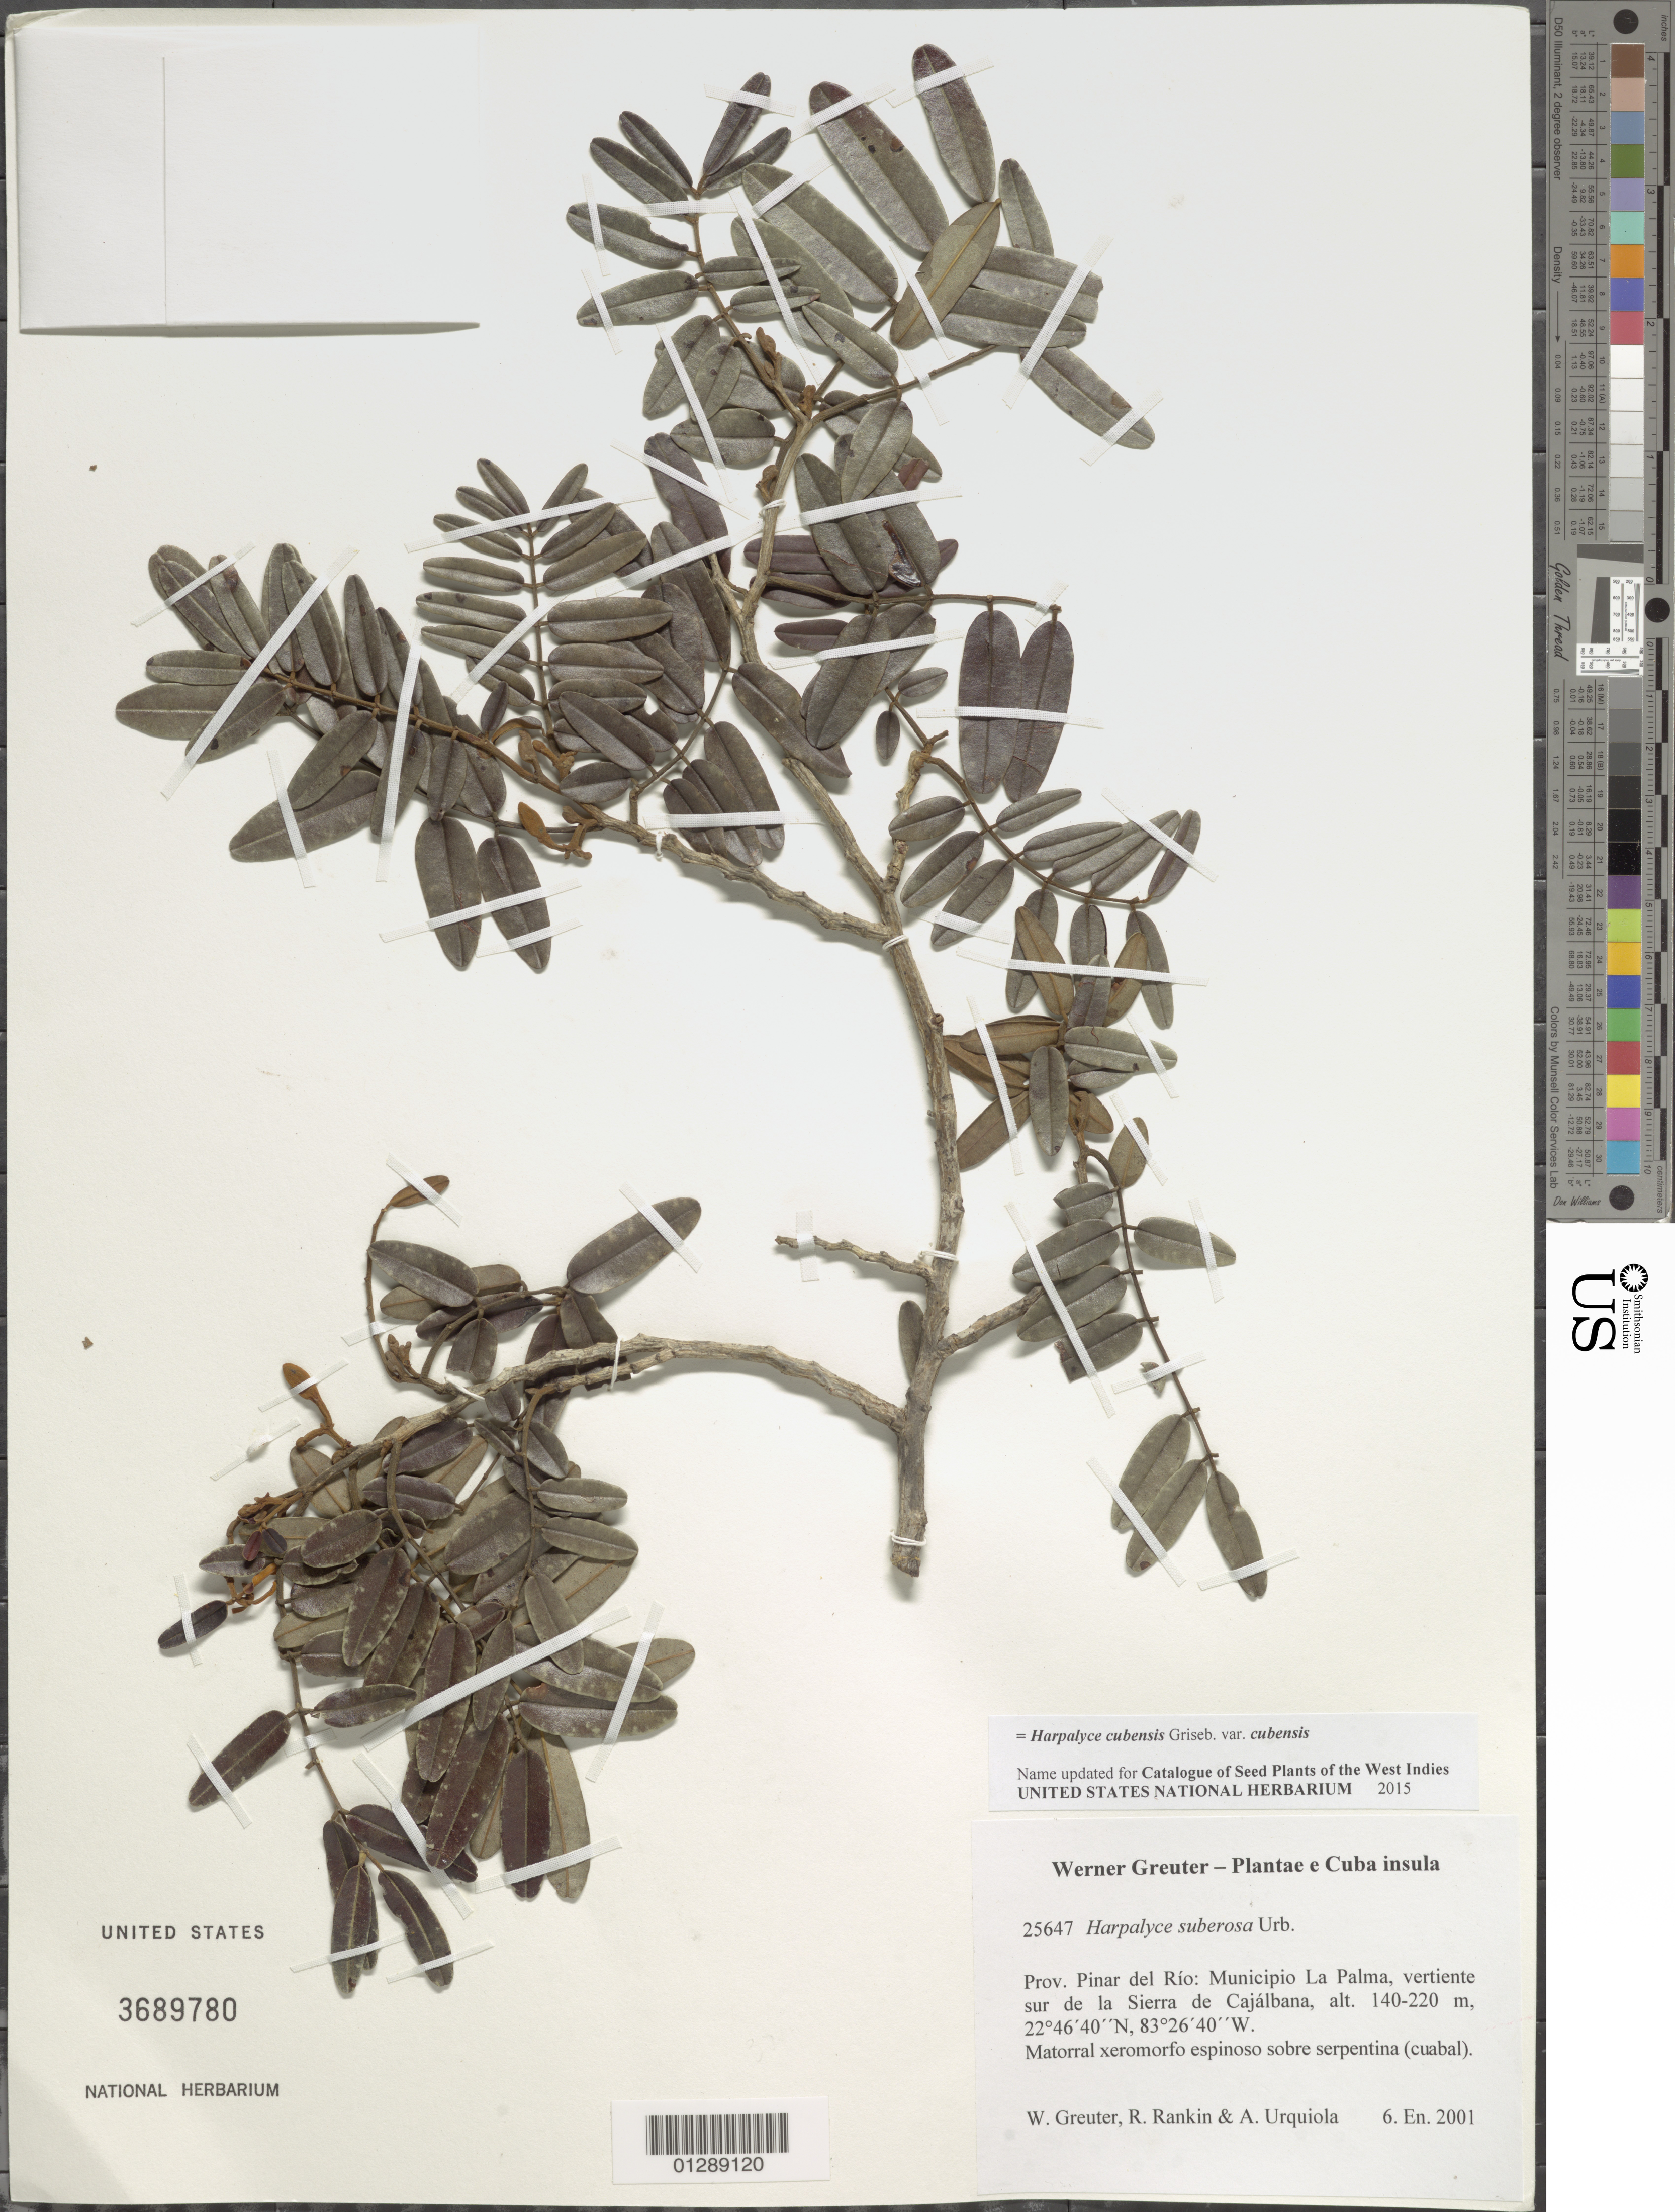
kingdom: Plantae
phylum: Tracheophyta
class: Magnoliopsida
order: Fabales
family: Fabaceae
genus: Harpalyce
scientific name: Harpalyce cubensis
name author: Griseb.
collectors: W. R. Greuter, R. Rankin Rodriguez & A. Urquiola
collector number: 25647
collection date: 2001-01-06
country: Cuba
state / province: Pinar del Rio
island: Cuba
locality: Municipio La Palma, vertiente sur de la Sierra de Cajálbana.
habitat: Matorral xermorfo espinoso sobre serpentina (Cuabal).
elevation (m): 140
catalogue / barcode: US 3689780